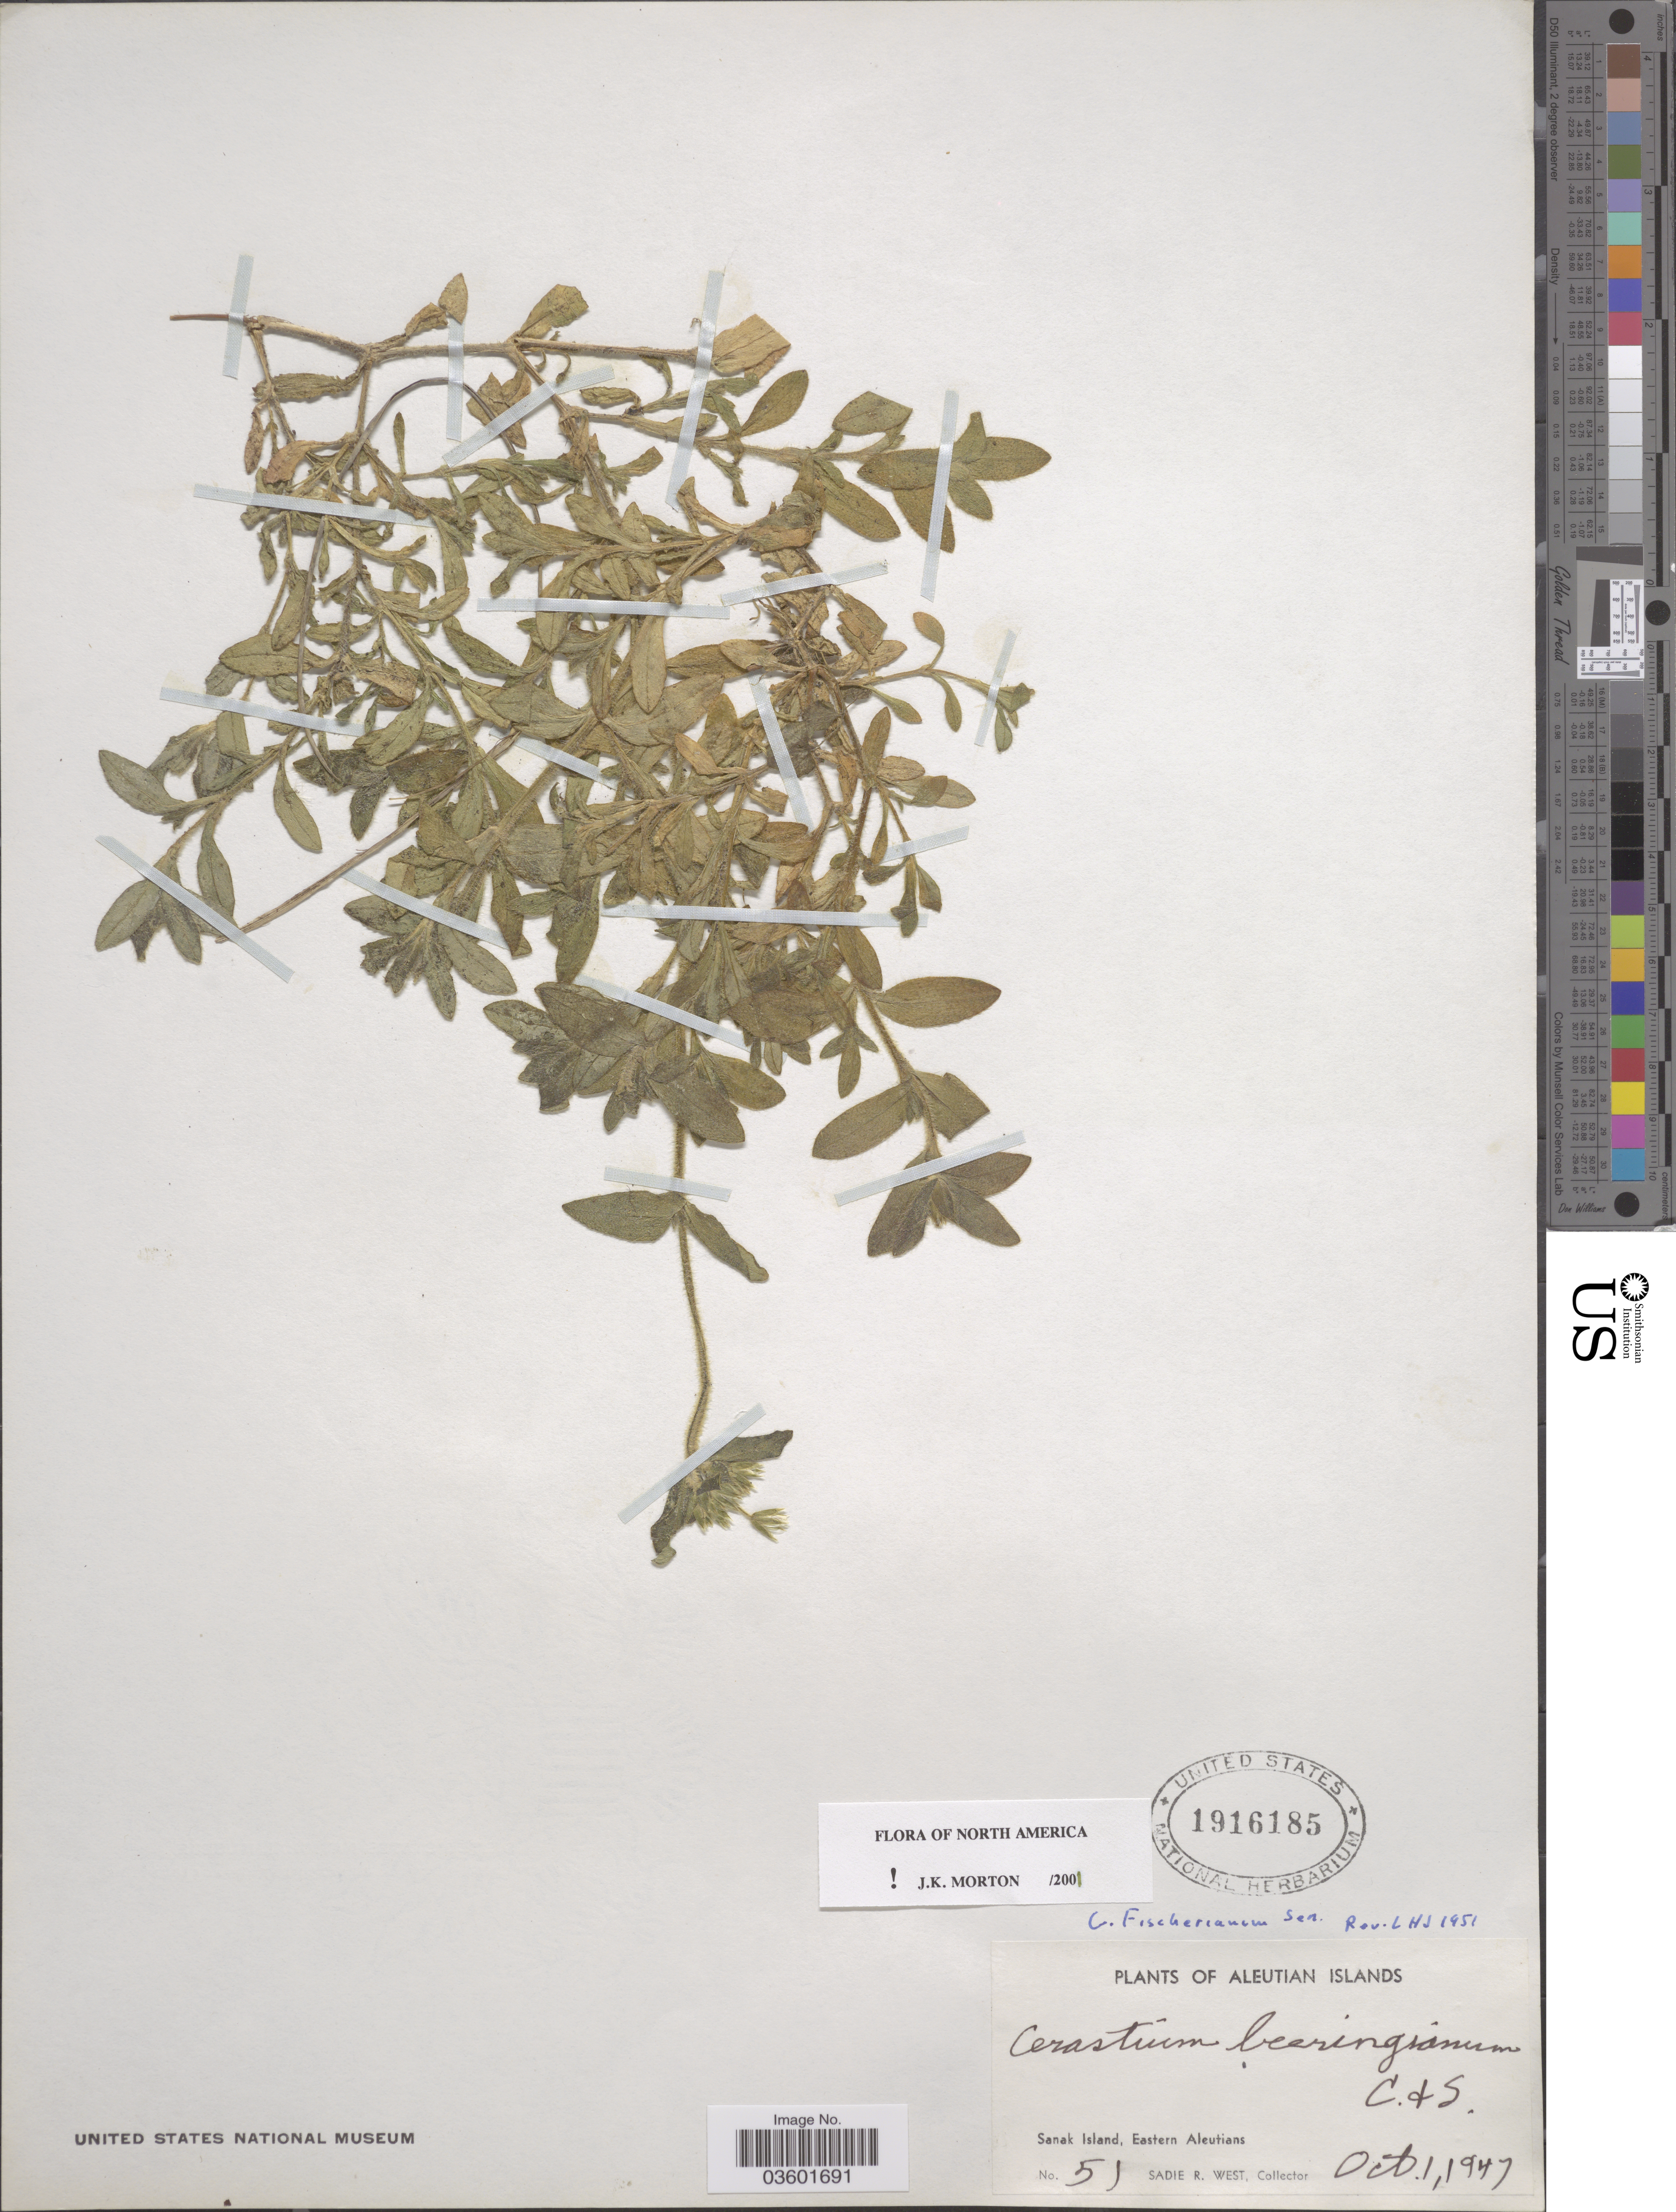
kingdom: Plantae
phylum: Tracheophyta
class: Magnoliopsida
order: Caryophyllales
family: Caryophyllaceae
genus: Cerastium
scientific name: Cerastium fischerianum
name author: Ser.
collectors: S. R. West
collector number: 51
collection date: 1947-10-01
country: United States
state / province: Alaska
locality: Aleutian Islands. Sanak Island, Eastern Aleutians.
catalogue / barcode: US 1916185